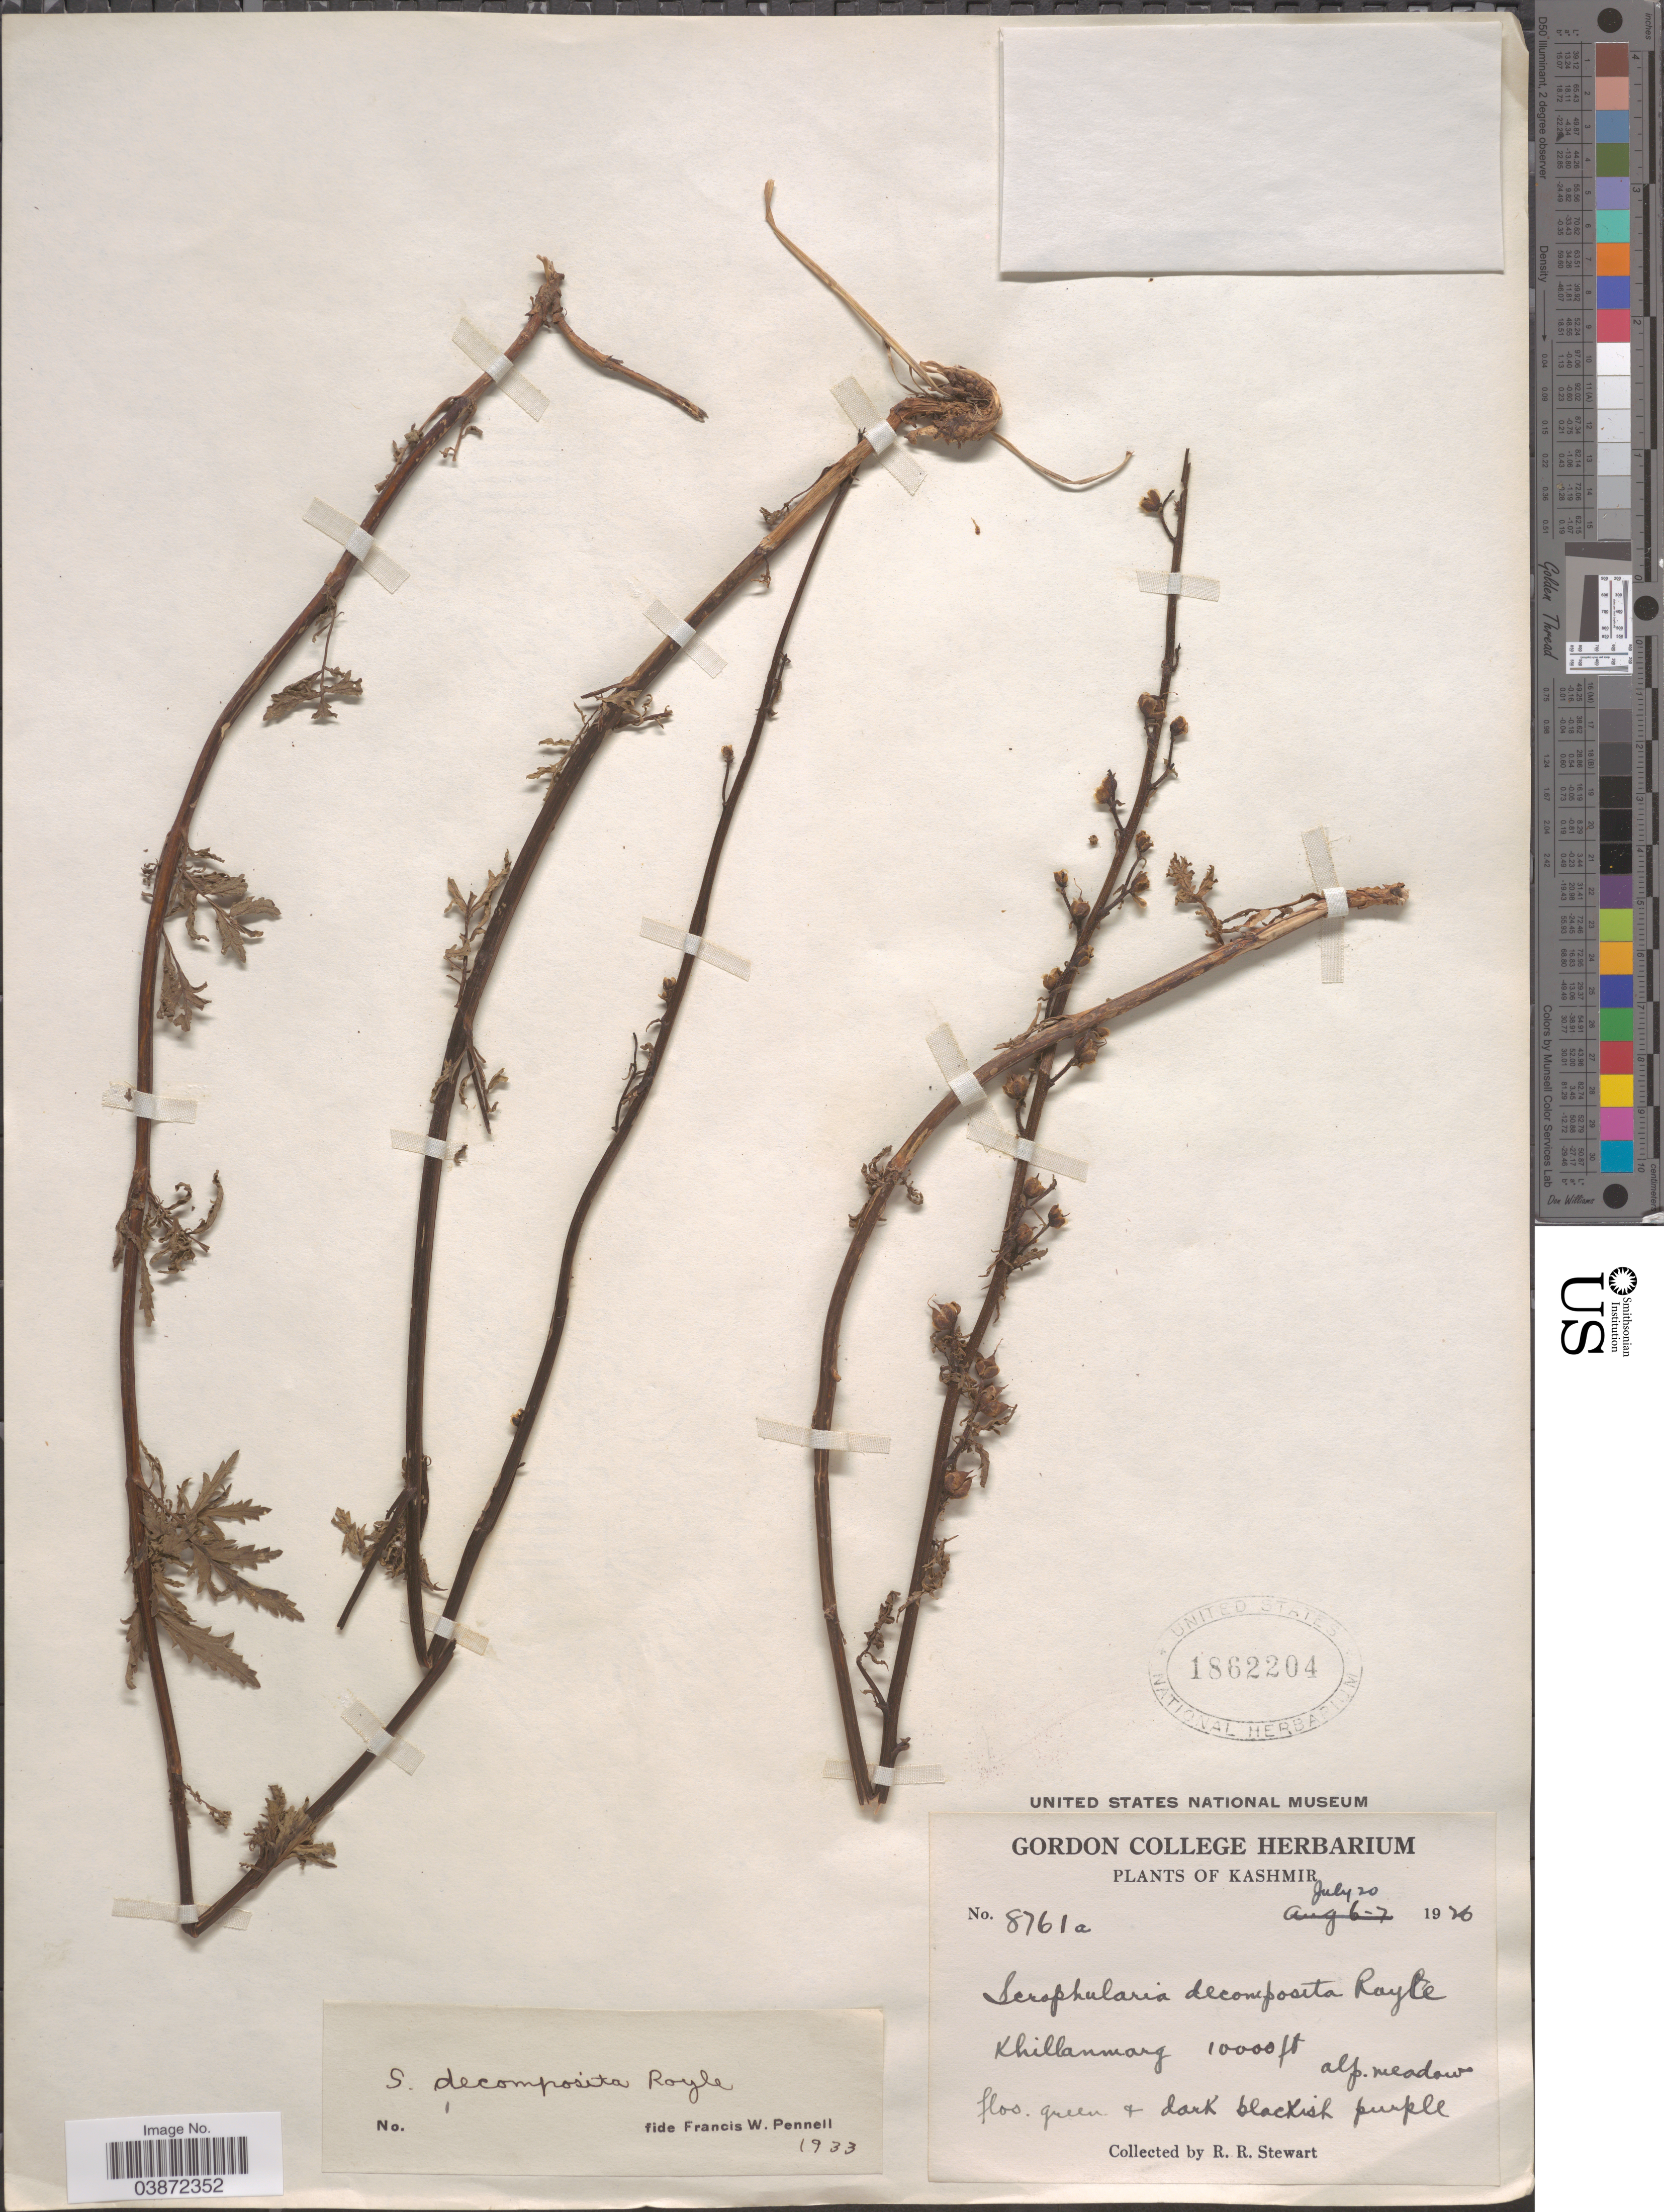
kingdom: Plantae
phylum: Tracheophyta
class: Magnoliopsida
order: Lamiales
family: Scrophulariaceae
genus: Scrophularia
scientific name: Scrophularia decomposita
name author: Royle ex Benth.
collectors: R. Stewart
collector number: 8761a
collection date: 1926-07-20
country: India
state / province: Jammu and Kashmir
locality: Kashmir. Khillanmarg. Alp. meadow.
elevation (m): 3048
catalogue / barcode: US 1862204